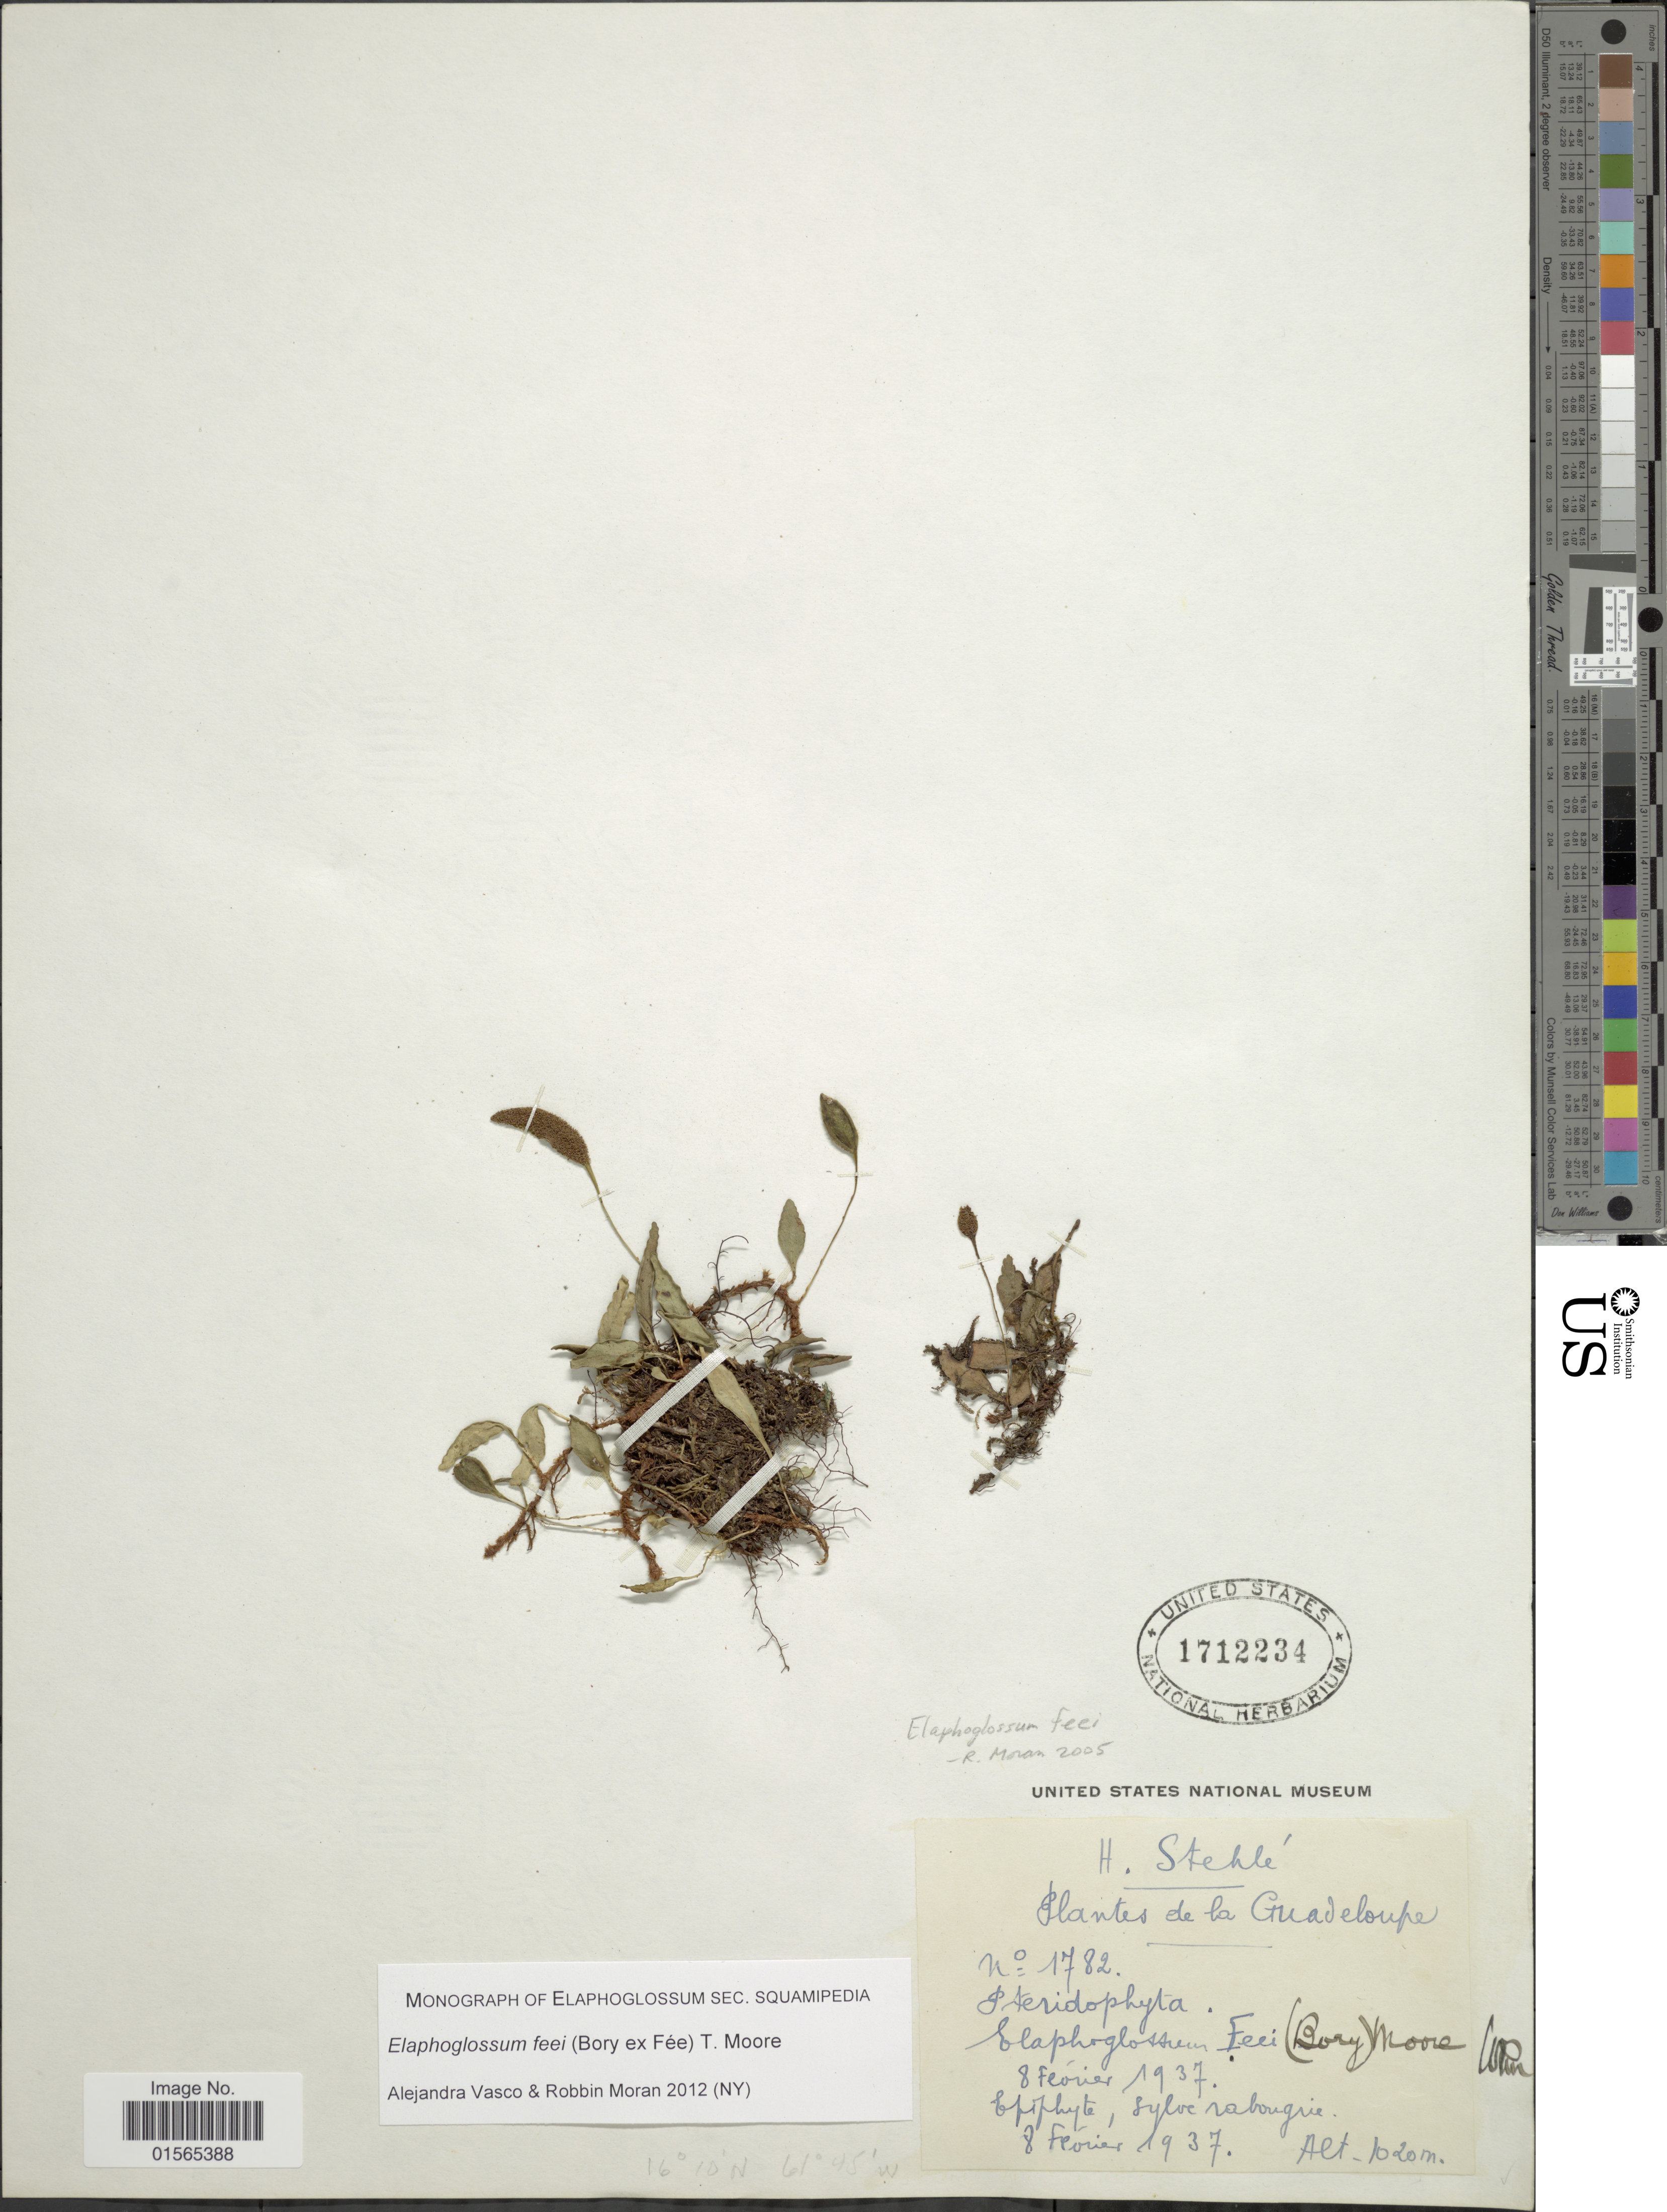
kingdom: Plantae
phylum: Tracheophyta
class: Polypodiopsida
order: Polypodiales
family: Dryopteridaceae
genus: Elaphoglossum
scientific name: Elaphoglossum feei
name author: (Bory ex Fée) T. Moore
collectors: H. Stehlé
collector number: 1782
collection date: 1937-02-08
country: Guadeloupe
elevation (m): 1020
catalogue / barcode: US 1712234